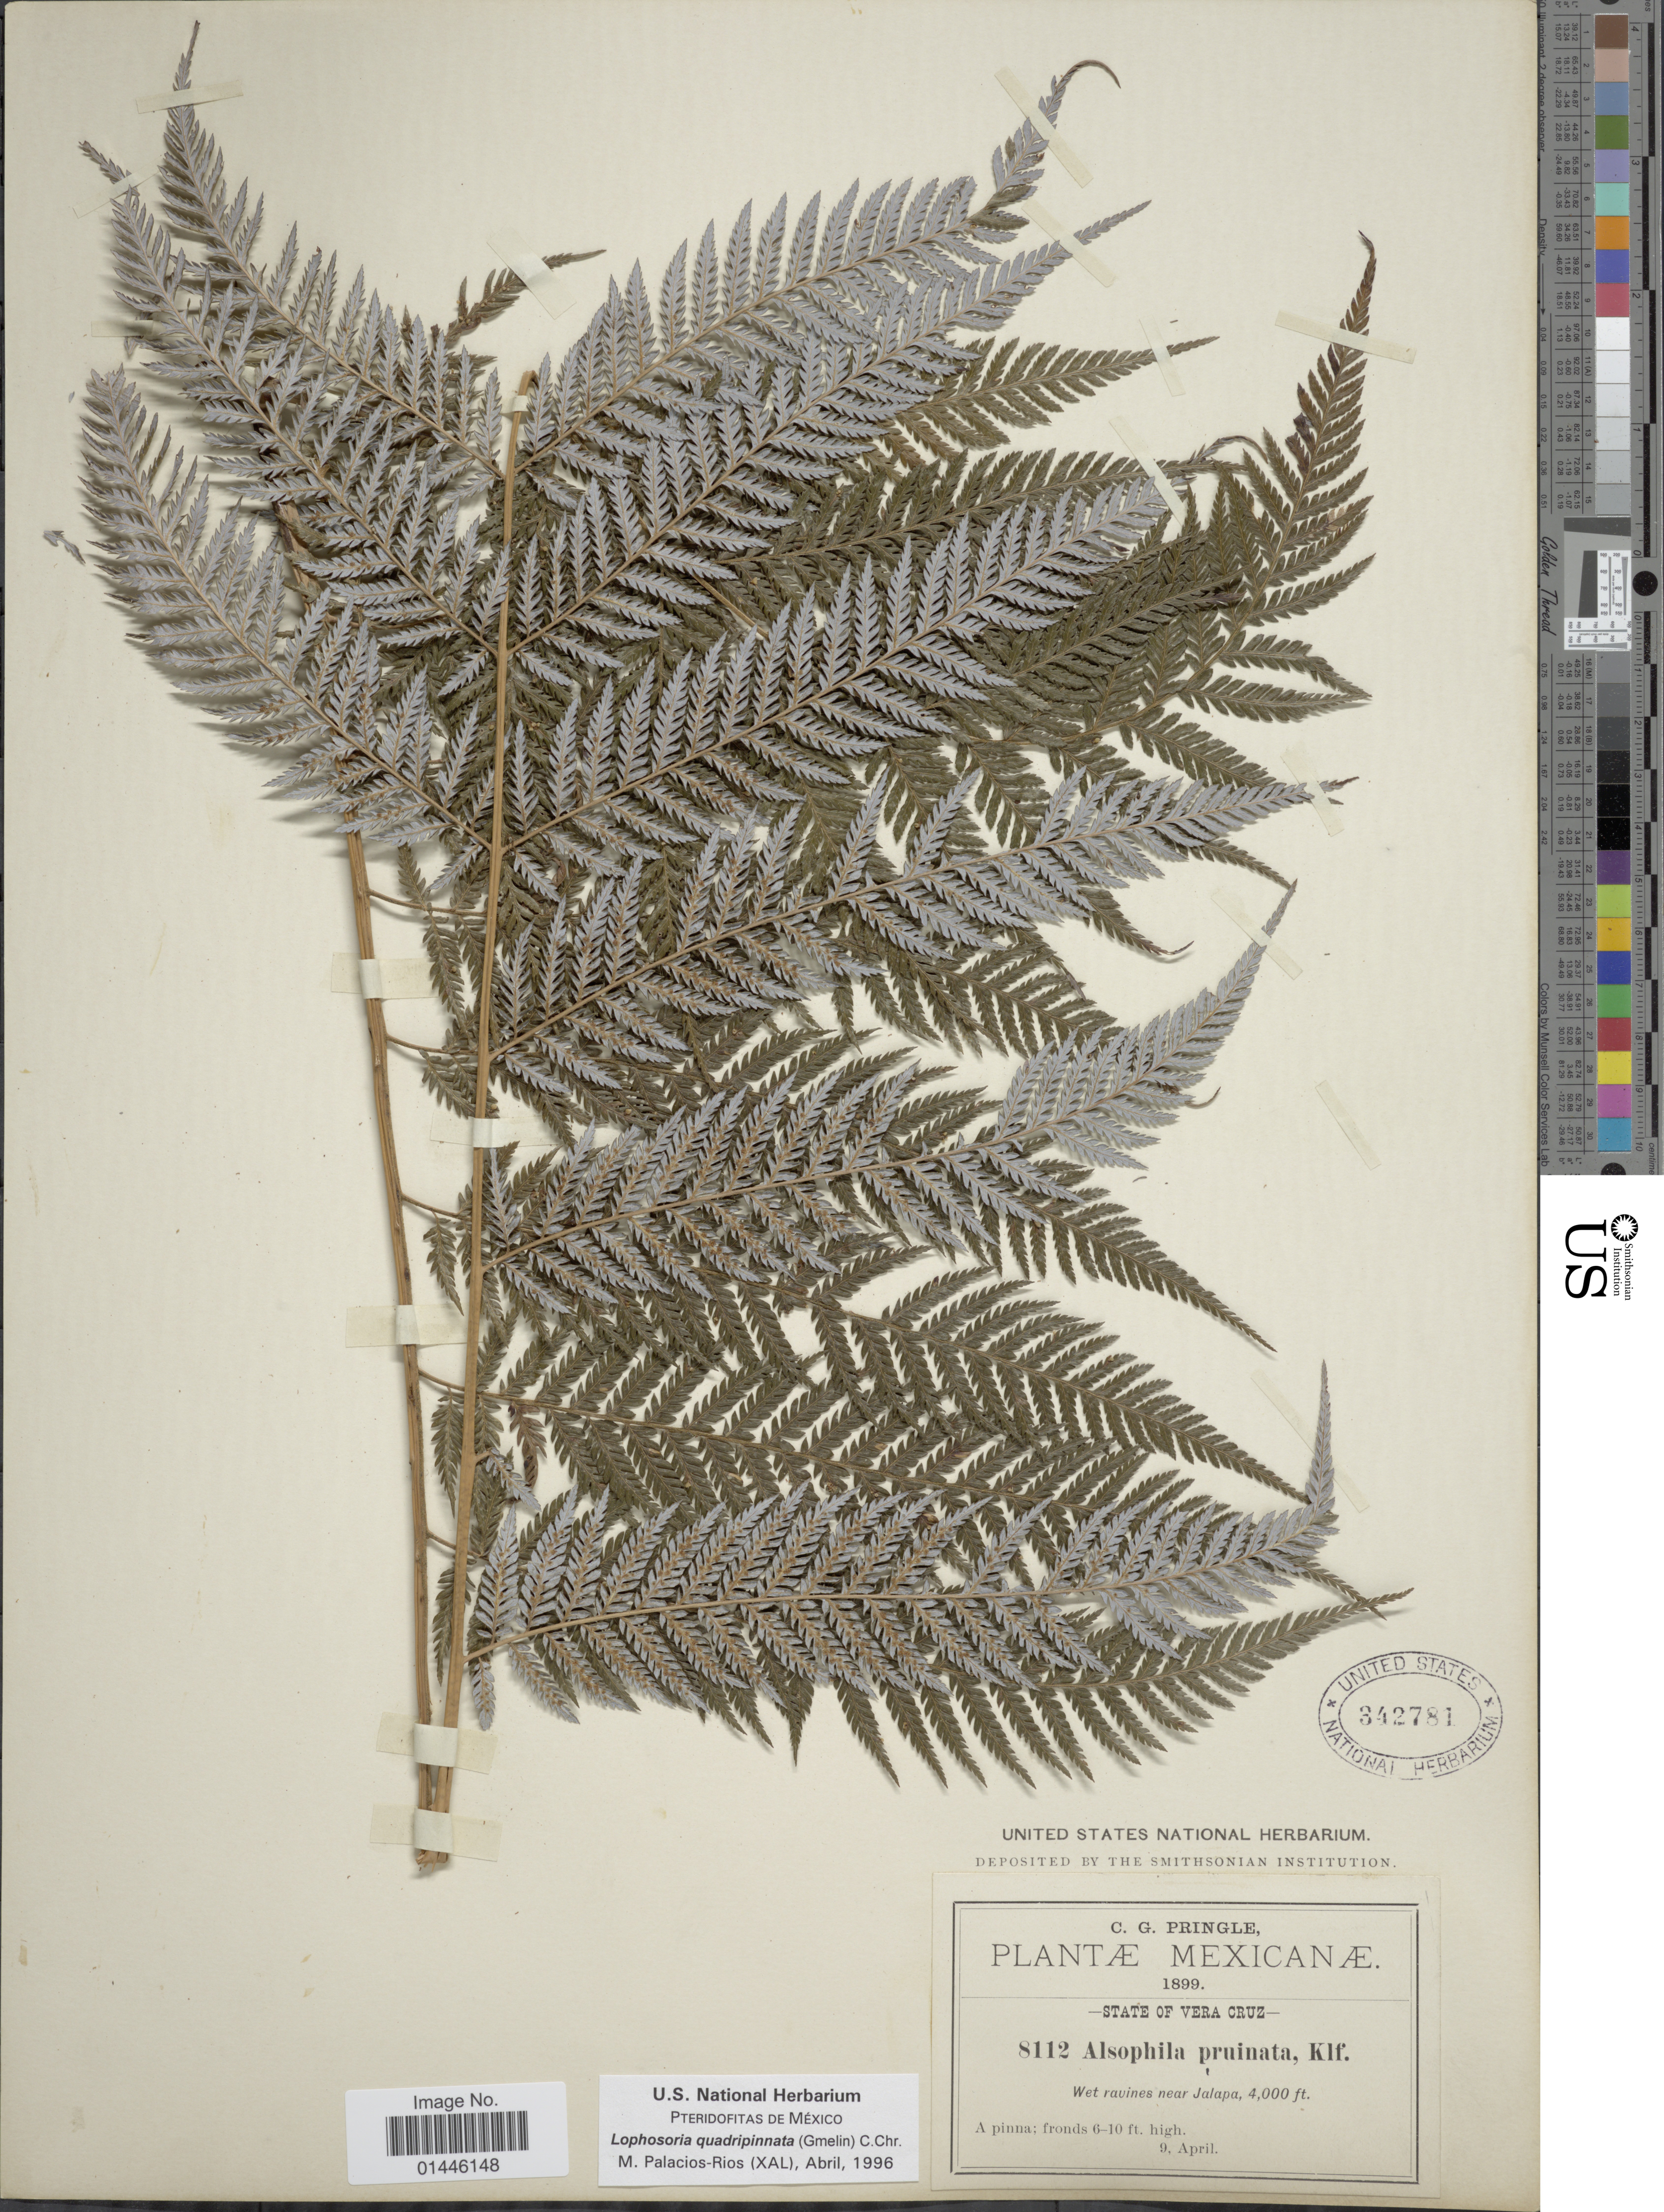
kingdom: Plantae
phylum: Tracheophyta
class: Polypodiopsida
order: Cyatheales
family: Dicksoniaceae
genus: Lophosoria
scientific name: Lophosoria quadripinnata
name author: (J.F. Gmel.) C. Chr.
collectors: C. G. Pringle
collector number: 8112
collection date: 1899-04-09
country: Mexico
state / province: Veracruz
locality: State of Vera Cruz. near Jalapa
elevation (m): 1219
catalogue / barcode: US 342781